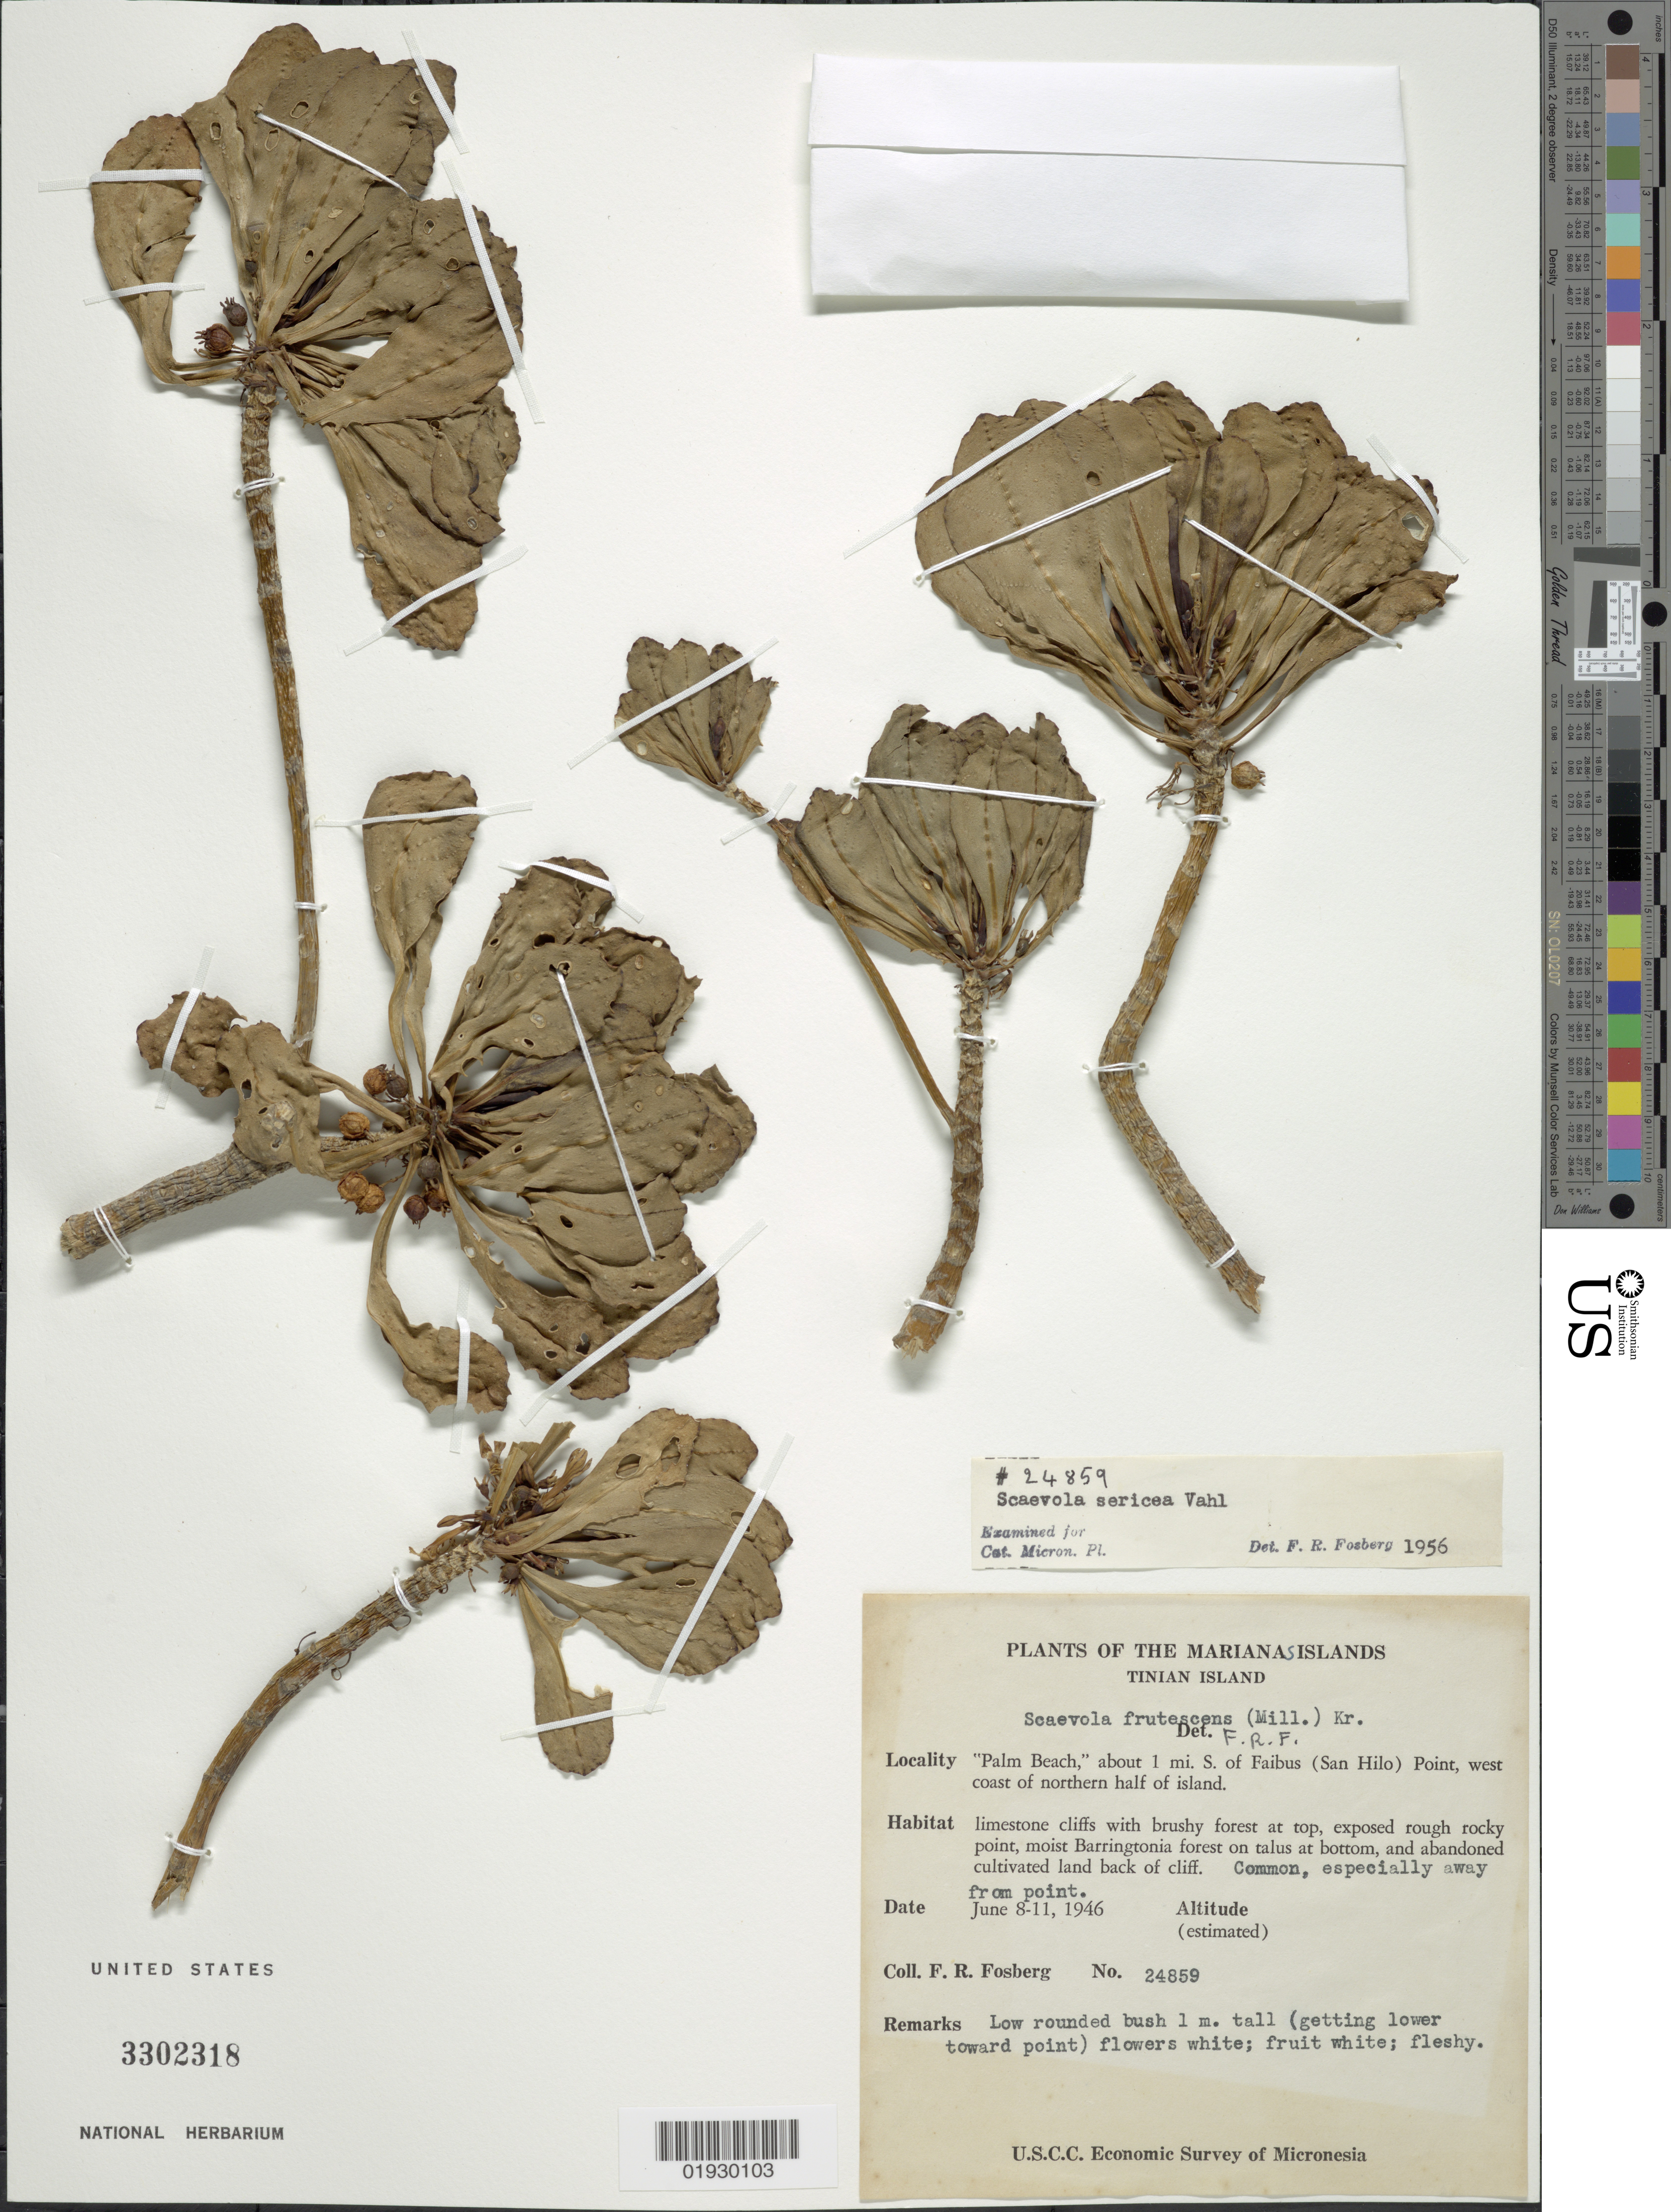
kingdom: Plantae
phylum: Tracheophyta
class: Magnoliopsida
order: Asterales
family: Goodeniaceae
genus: Scaevola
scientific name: Scaevola sericea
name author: Vahl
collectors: F. R. Fosberg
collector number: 24859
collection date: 1946-06-08/1946-06-11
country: Northern Mariana Islands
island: Tinian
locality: Tinian Island, Palm Beach, about 1 mi. S. of Faibus (San Hilo) Point, west coast of northern half of island, Marianas Islands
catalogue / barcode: US 3302318